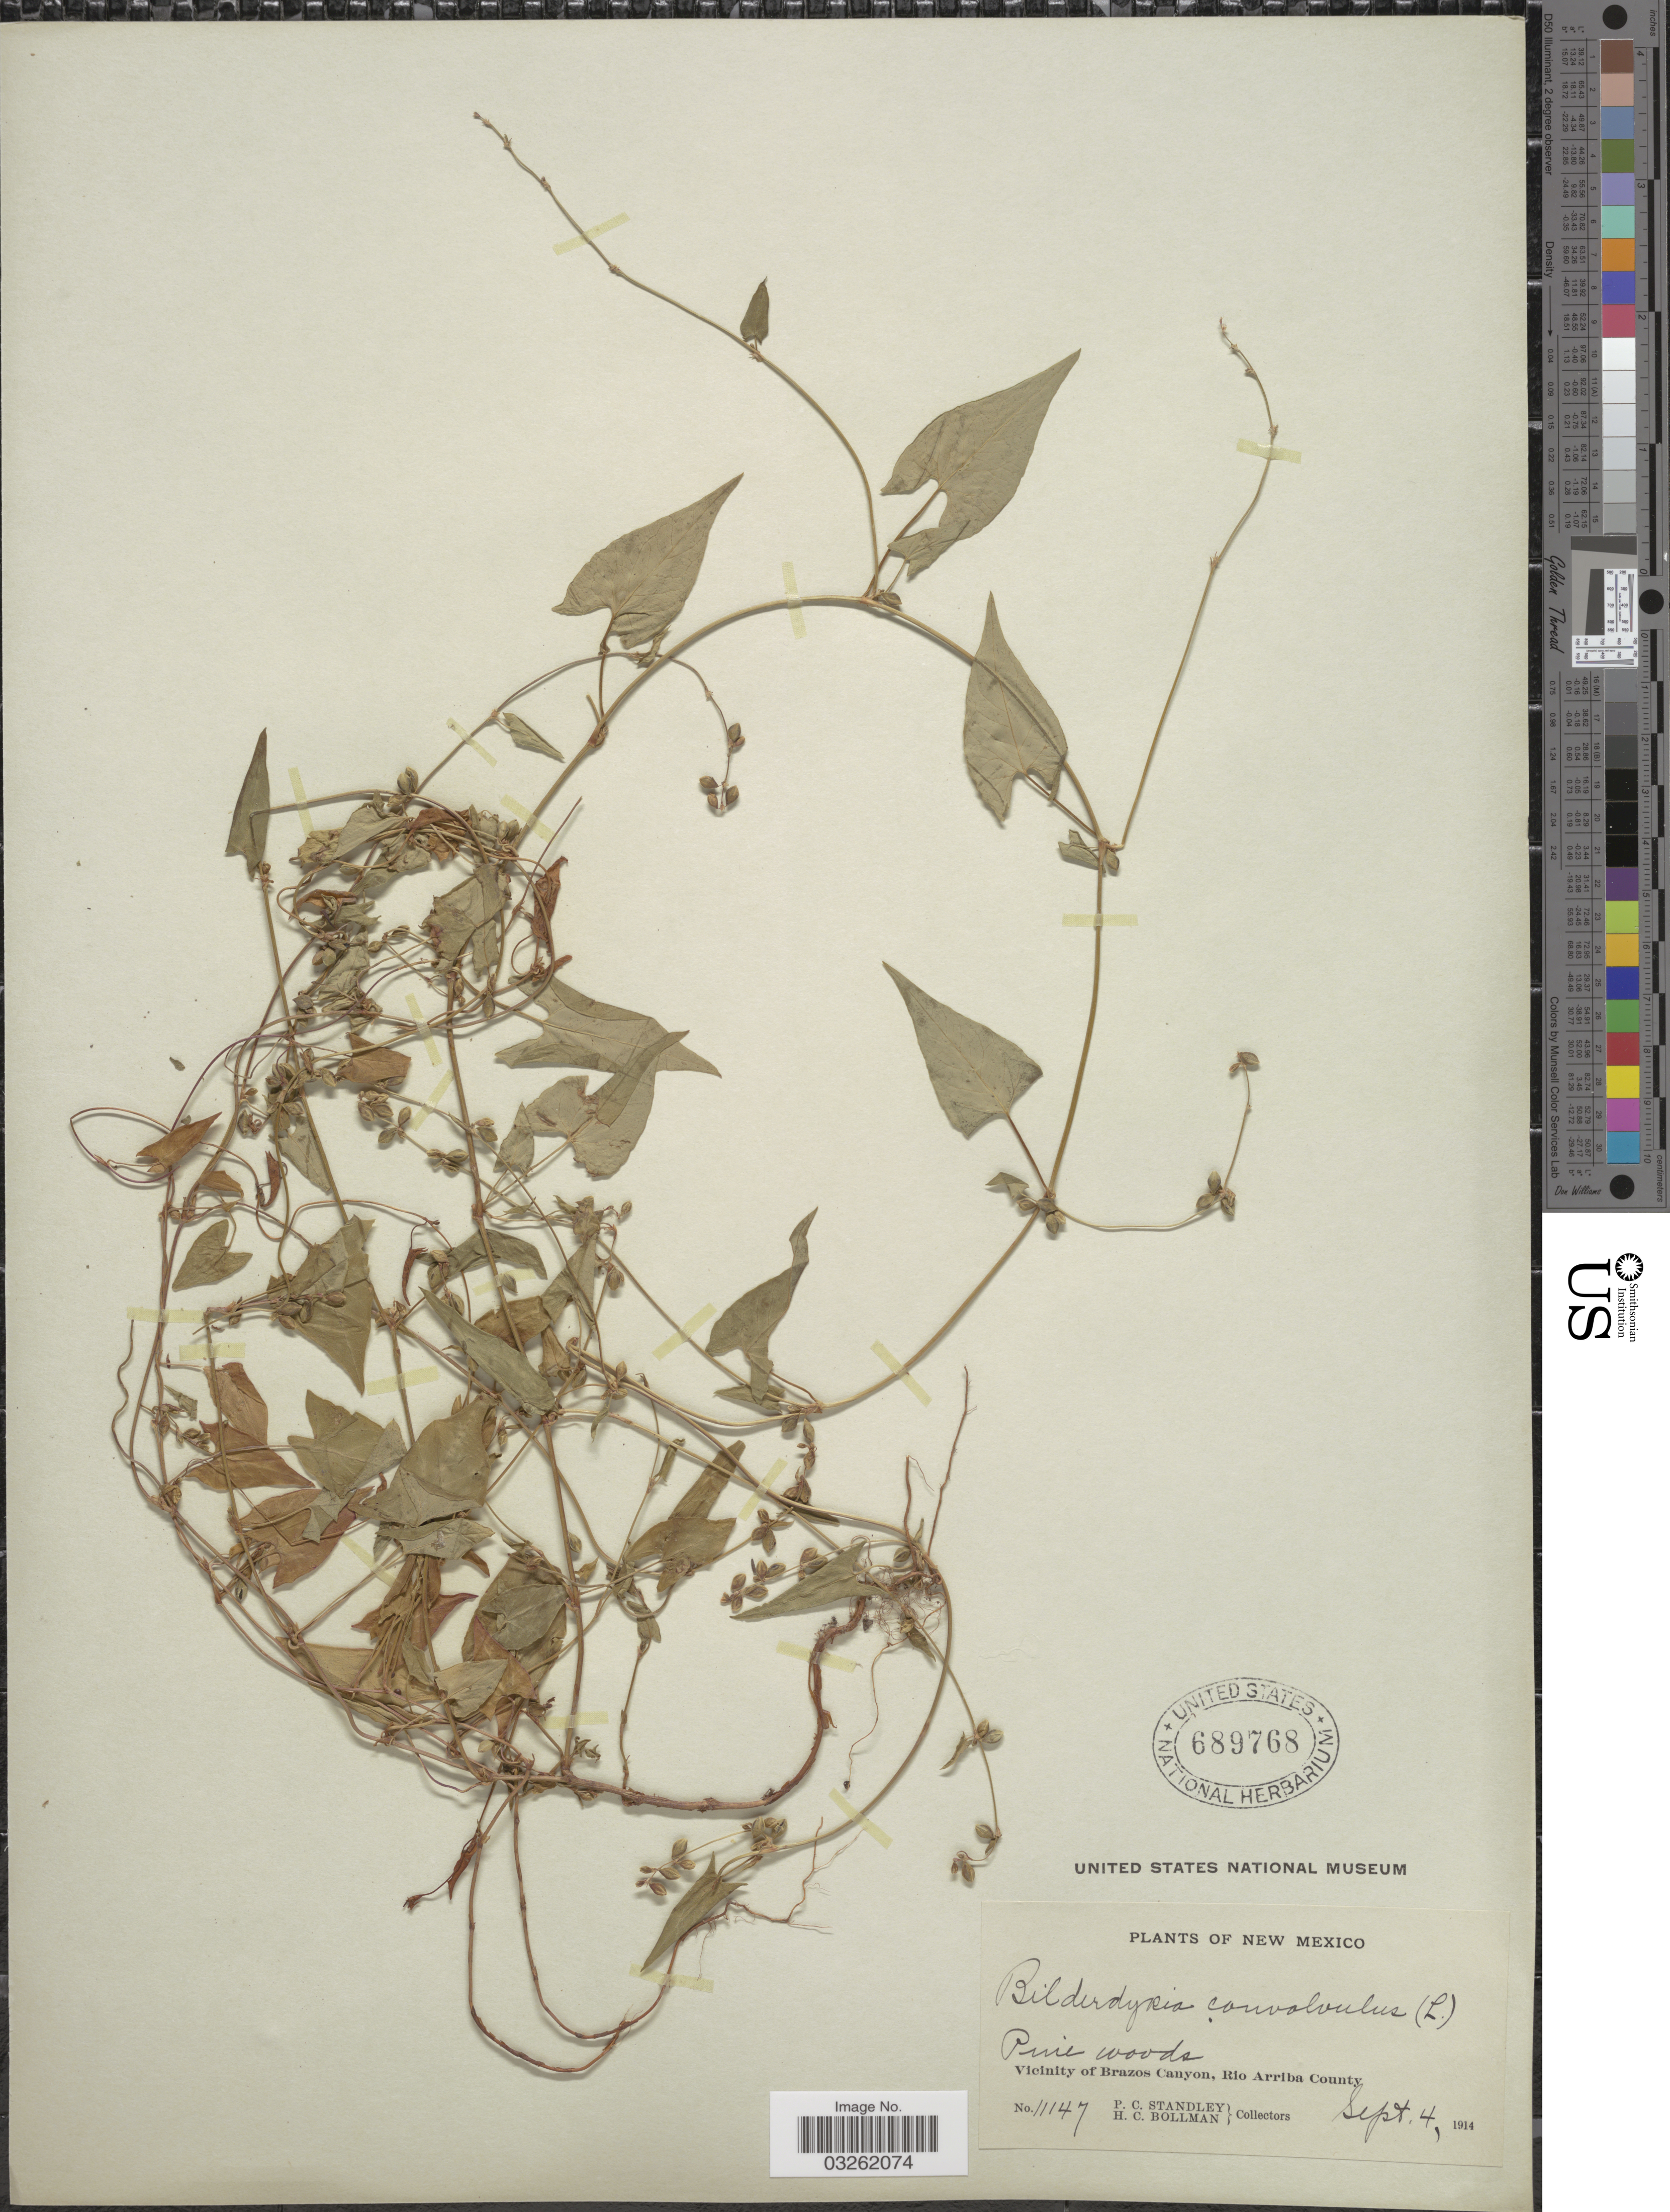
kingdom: Plantae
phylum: Tracheophyta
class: Magnoliopsida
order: Caryophyllales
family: Polygonaceae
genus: Fallopia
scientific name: Fallopia convolvulus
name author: (L.) Á. Löve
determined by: Strong, M. T., (US), Smithsonian Institution - National Museum of Natural History (UNITED STATES)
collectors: P. C. Standley & H. C. Bollman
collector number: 11147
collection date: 1914-09-04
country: United States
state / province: New Mexico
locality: Vicinity of Brazos Canyon, Rio Arriba County.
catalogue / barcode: US 689768